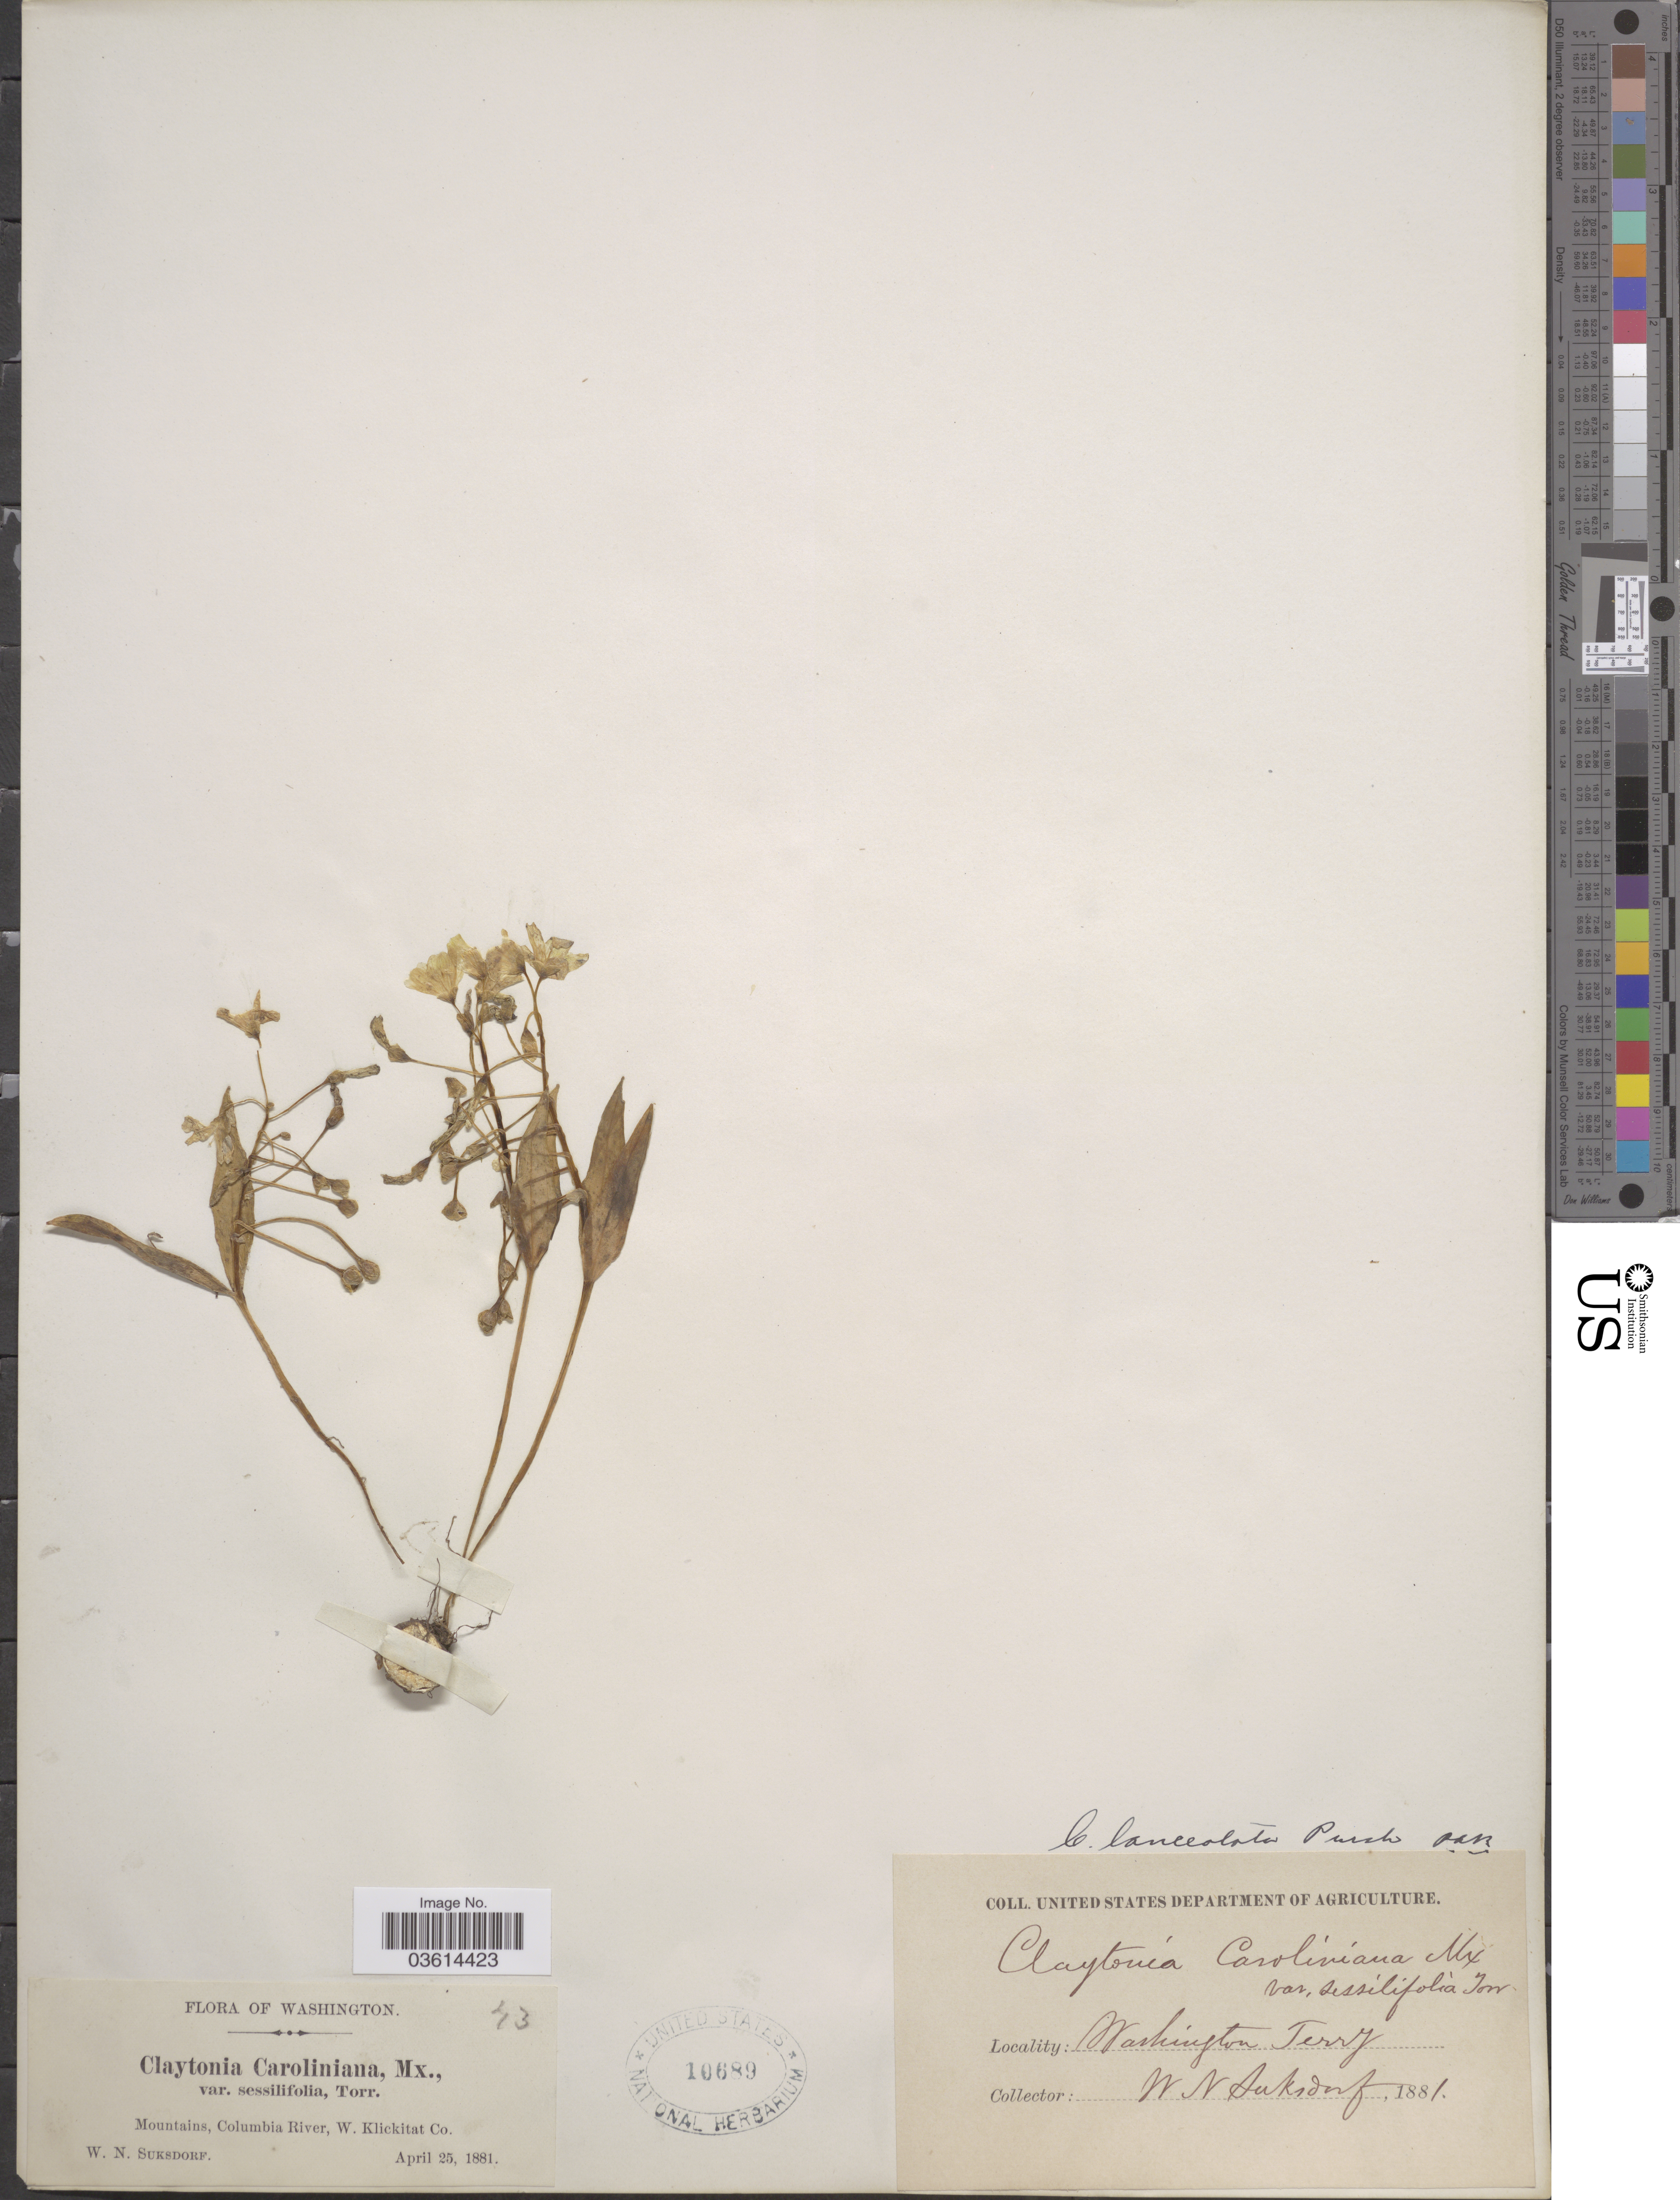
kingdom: Plantae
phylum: Tracheophyta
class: Magnoliopsida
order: Caryophyllales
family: Montiaceae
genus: Claytonia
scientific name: Claytonia lanceolata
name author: Pursh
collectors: W. N. Suksdorf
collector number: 43*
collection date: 1881-04-25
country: United States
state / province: Washington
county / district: Klickitat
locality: Mountains, Columbia River, W. Klickitat Co.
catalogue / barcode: US 10689